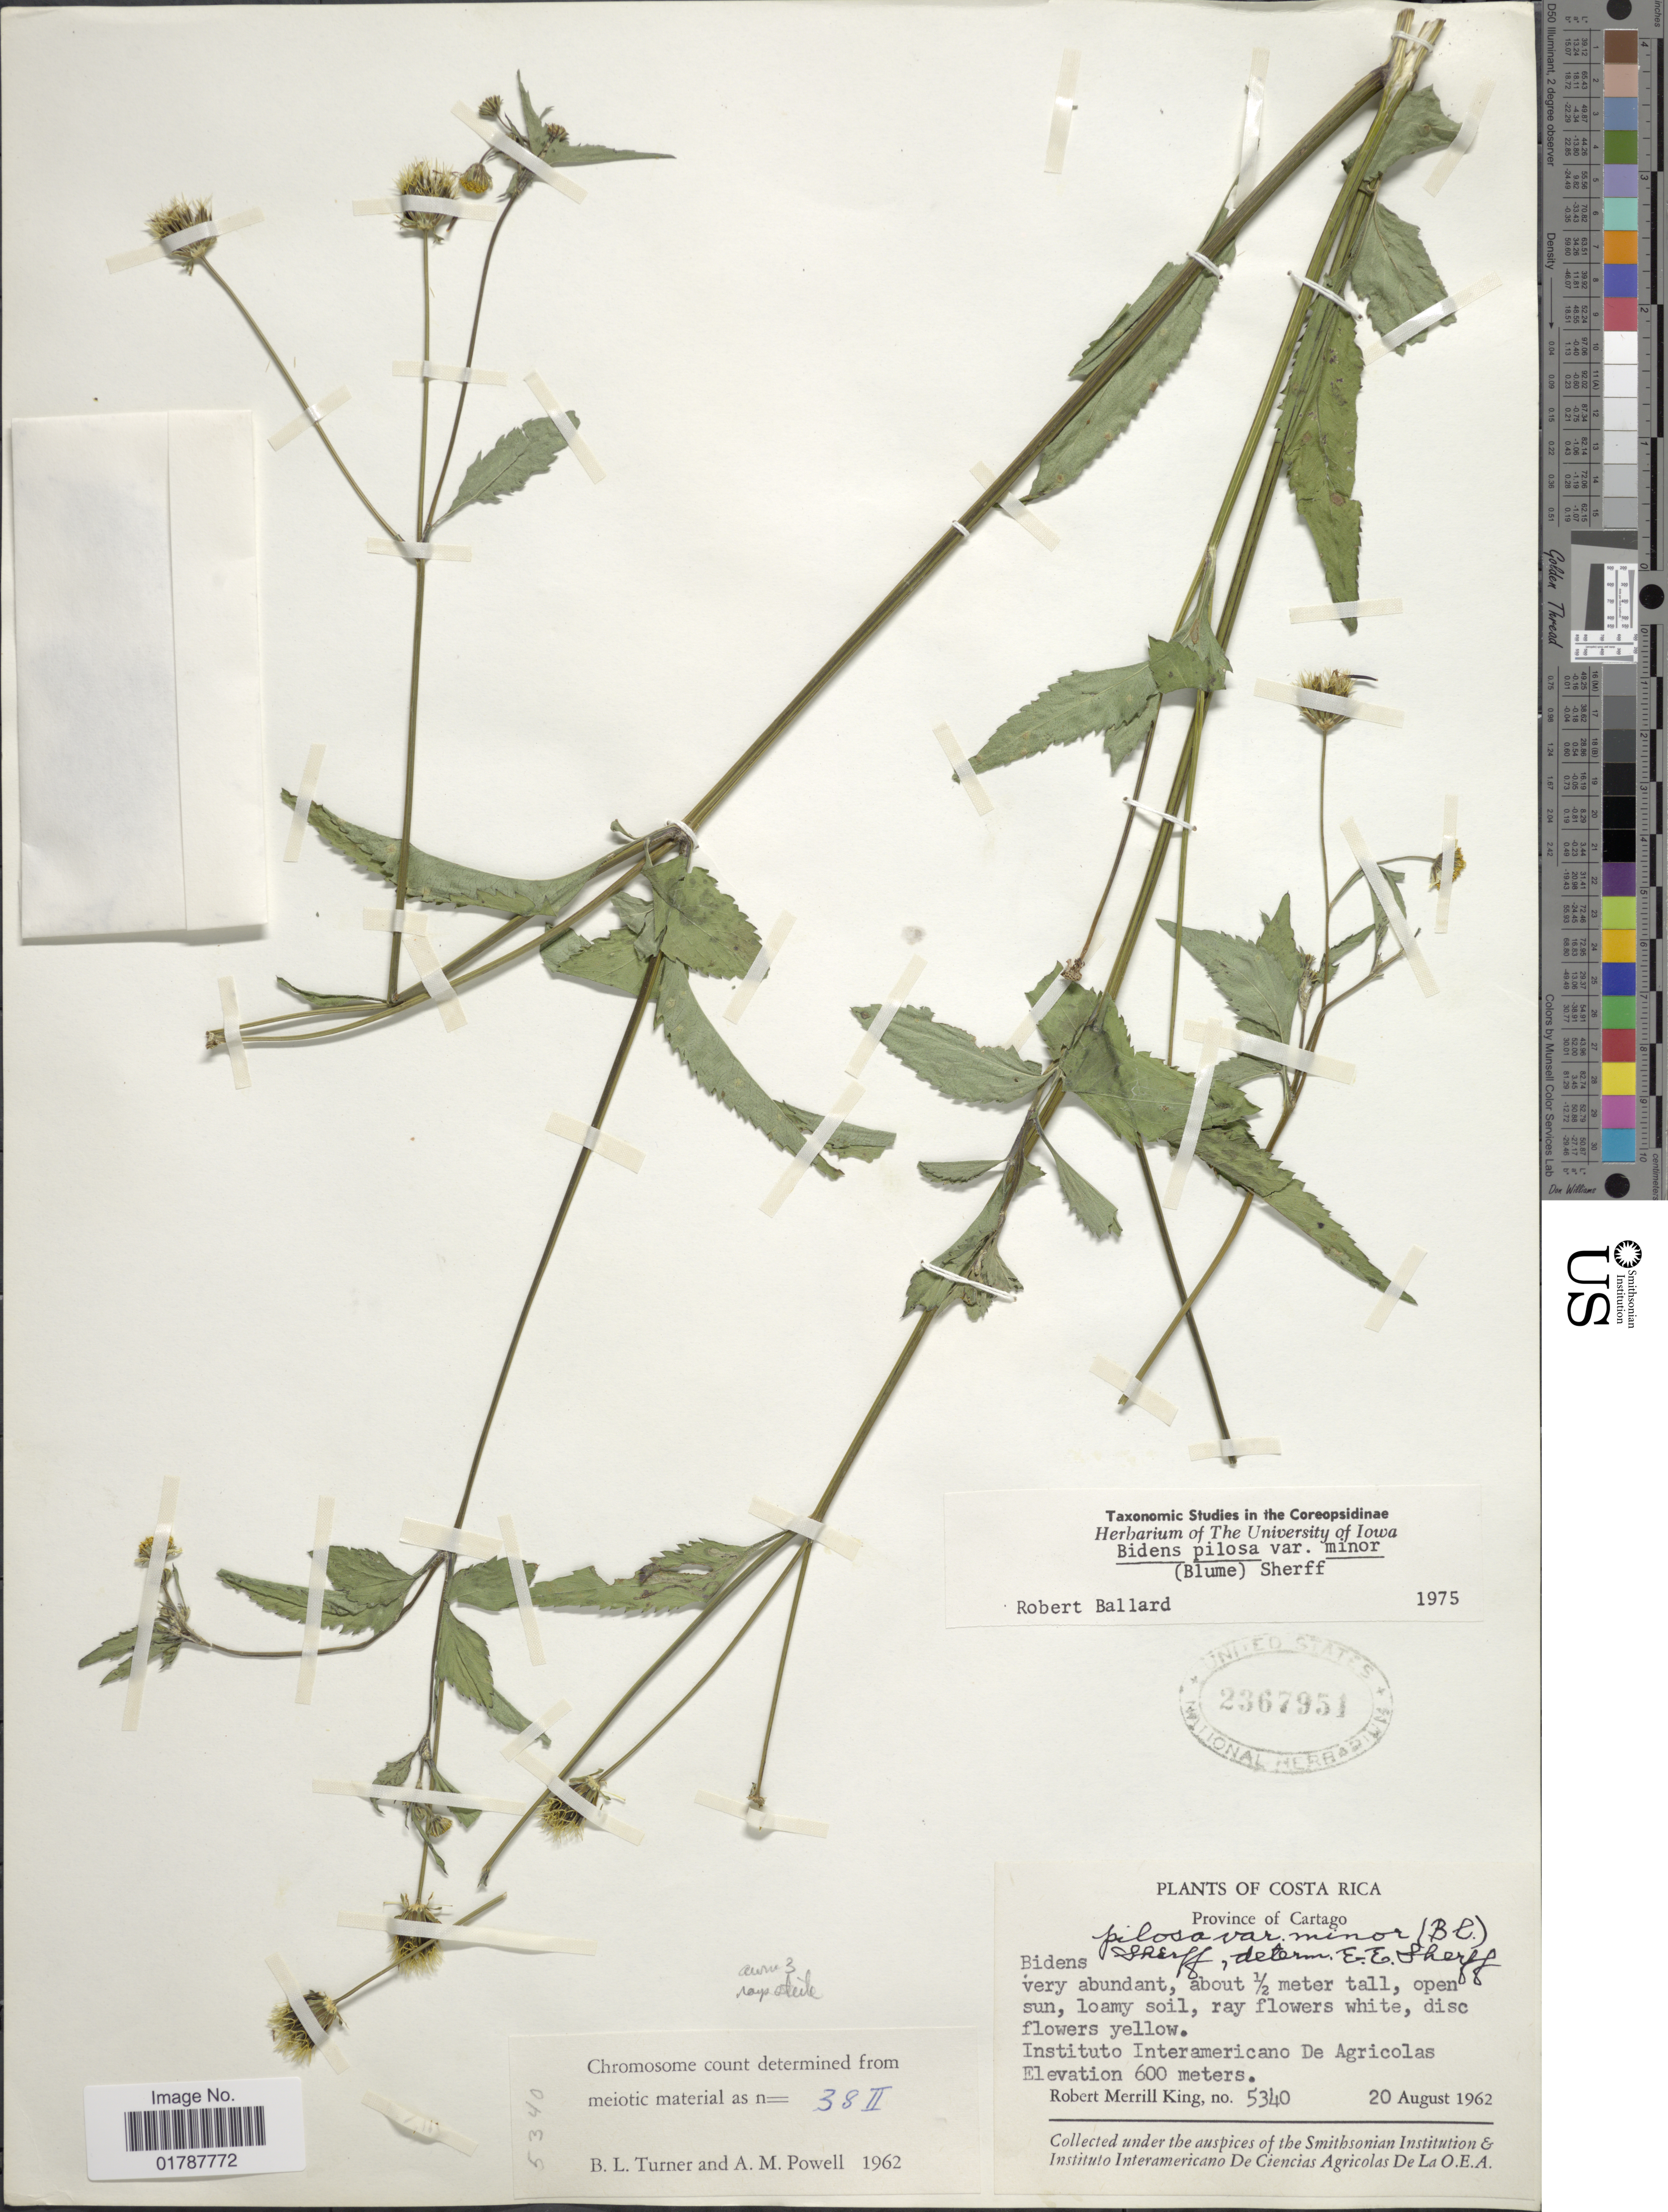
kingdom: Plantae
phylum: Tracheophyta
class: Magnoliopsida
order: Asterales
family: Asteraceae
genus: Bidens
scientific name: Bidens pilosa var. minor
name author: (Blume) Sherff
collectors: R. M. King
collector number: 5340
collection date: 1962-08-20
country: Costa Rica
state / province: Cartago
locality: Province of Cartago, Instituto Interamericano De Agricolas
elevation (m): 600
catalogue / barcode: US 2367951